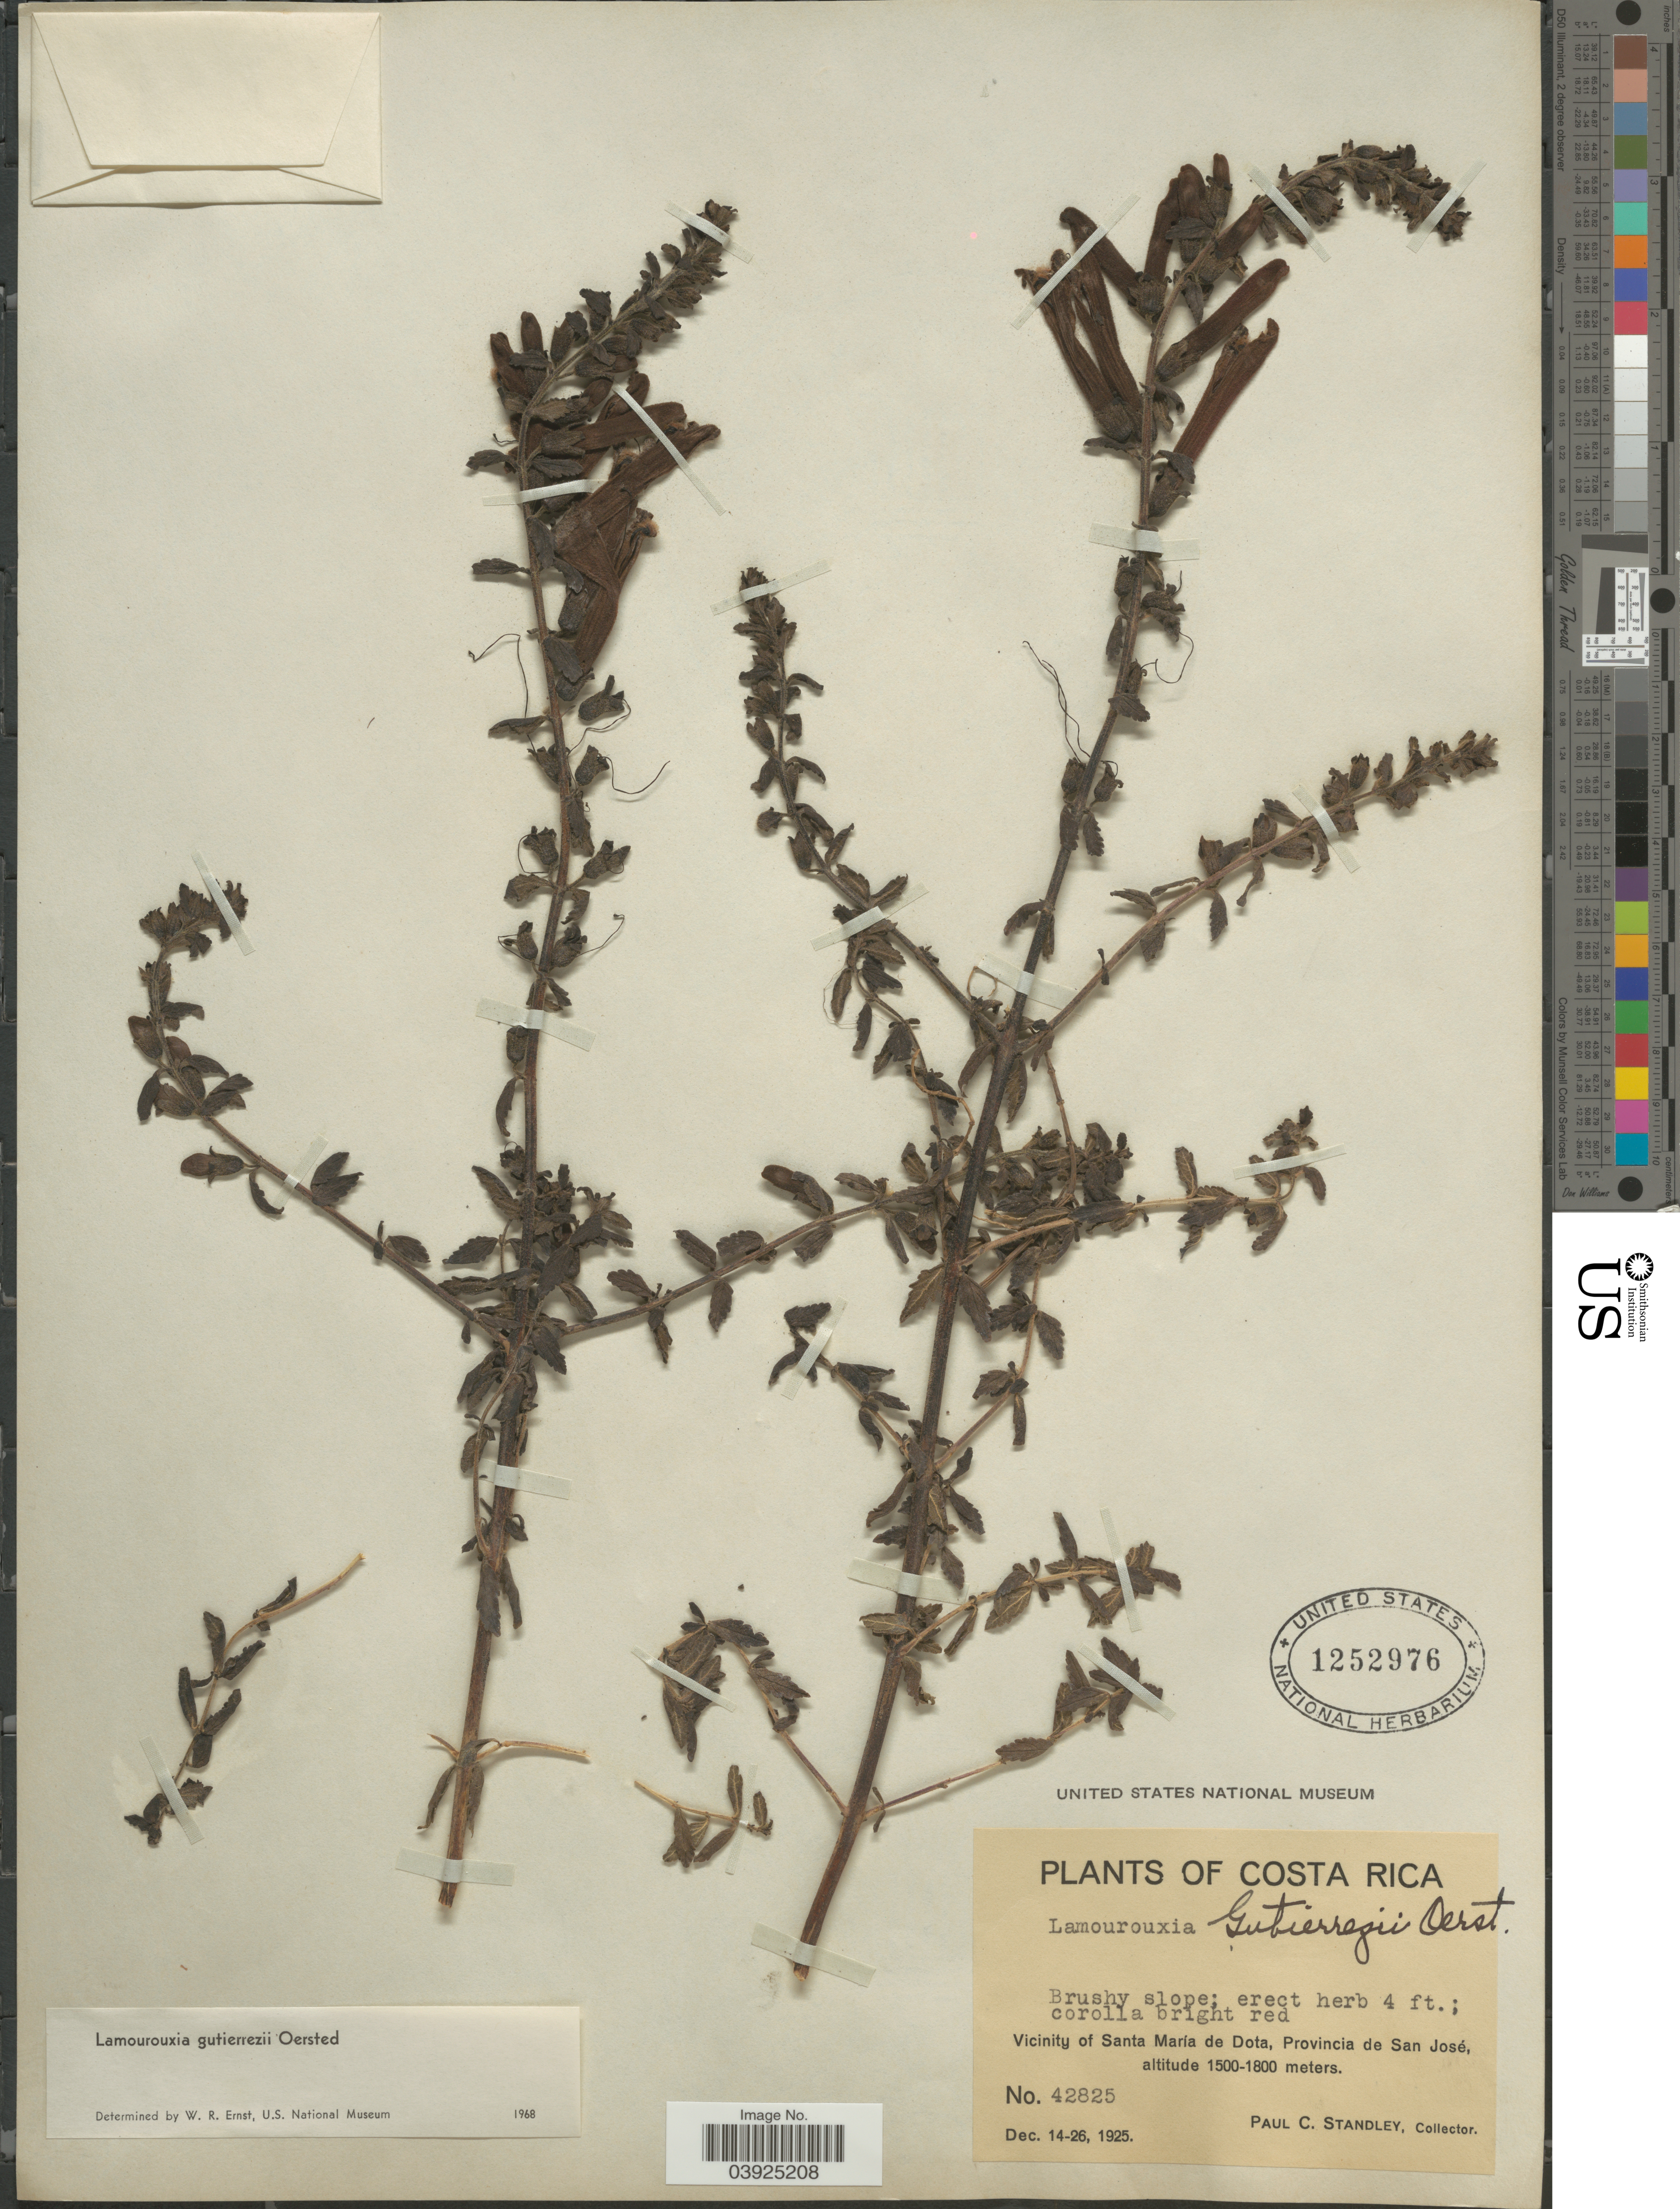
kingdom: Plantae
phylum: Tracheophyta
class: Magnoliopsida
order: Lamiales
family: Orobanchaceae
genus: Lamourouxia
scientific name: Lamourouxia gutierrezii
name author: Oerst.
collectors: P. C. Standley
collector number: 42825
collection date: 1925-12-14/1925-12-26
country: Costa Rica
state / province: San José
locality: Vicinity of Santa María de Dota.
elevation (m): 1500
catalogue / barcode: US 1252976